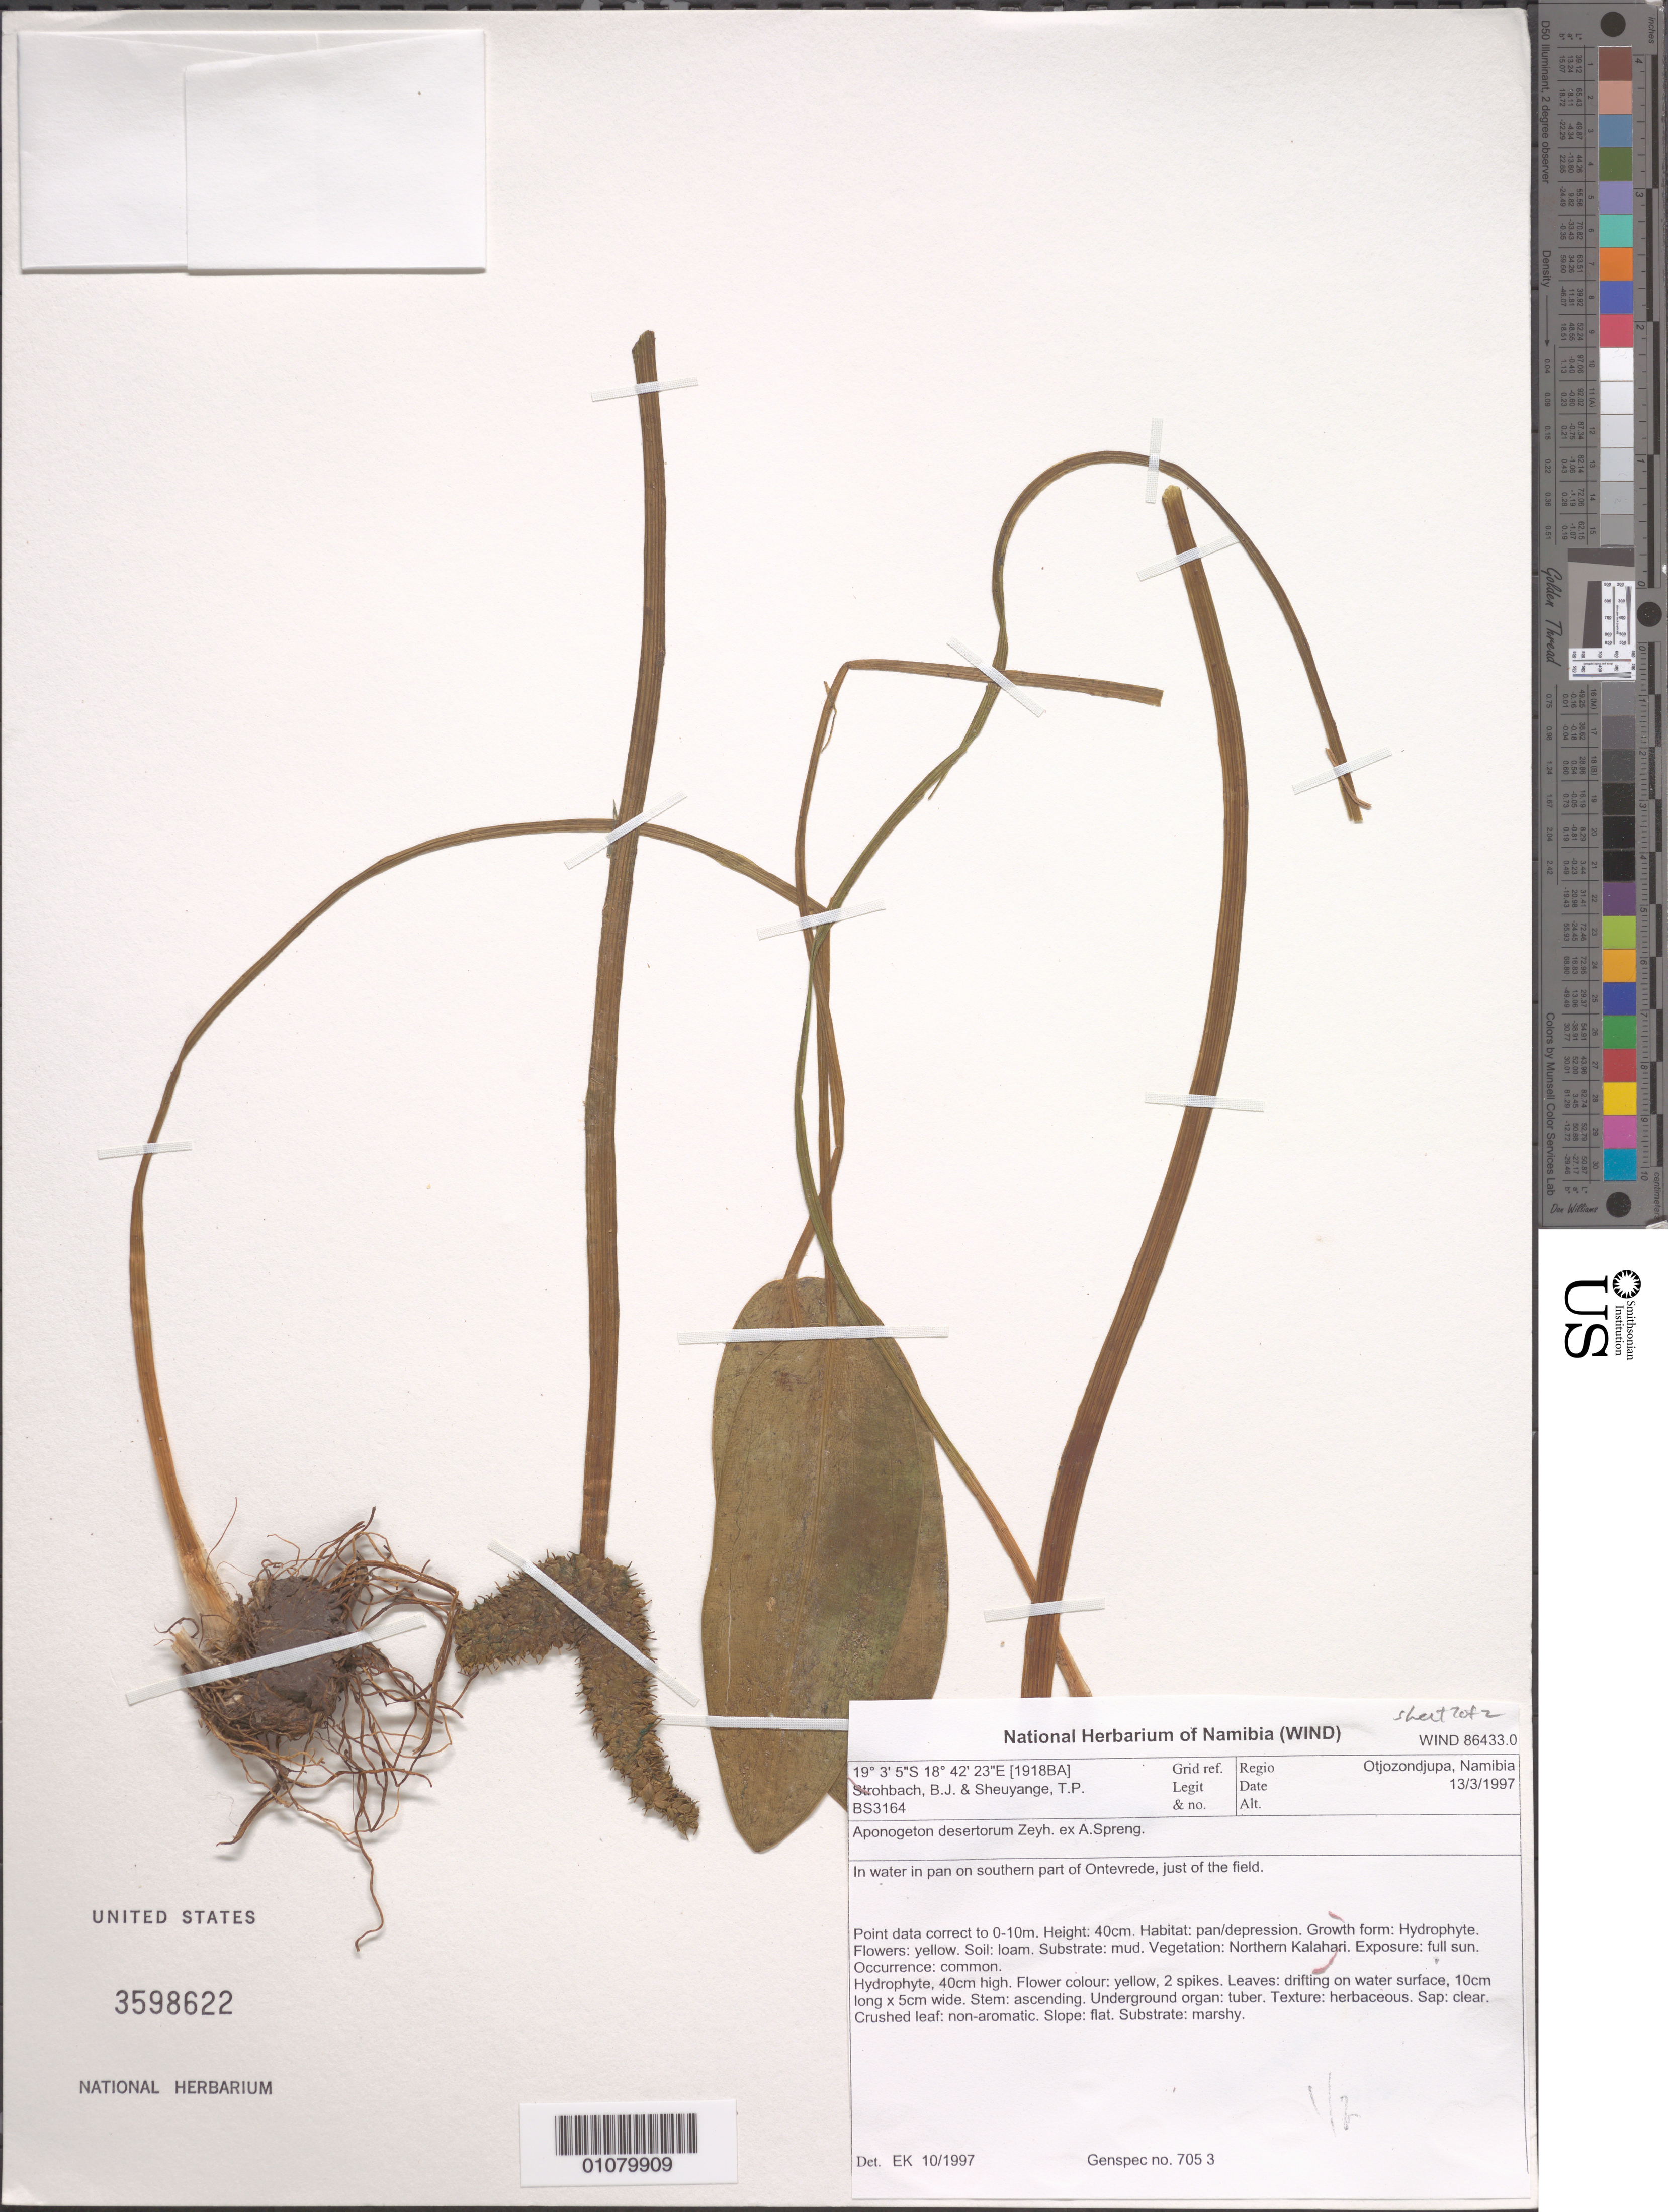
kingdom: Plantae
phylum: Tracheophyta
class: Liliopsida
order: Alismatales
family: Aponogetonaceae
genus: Aponogeton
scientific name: Aponogeton desertorum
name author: Zeyh. ex A. Spreng.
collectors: B. Strohbach & T. Sheuyange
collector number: BS3164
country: Namibia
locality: Otjozondjupa, Northern Kalahari.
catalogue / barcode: US 3598622